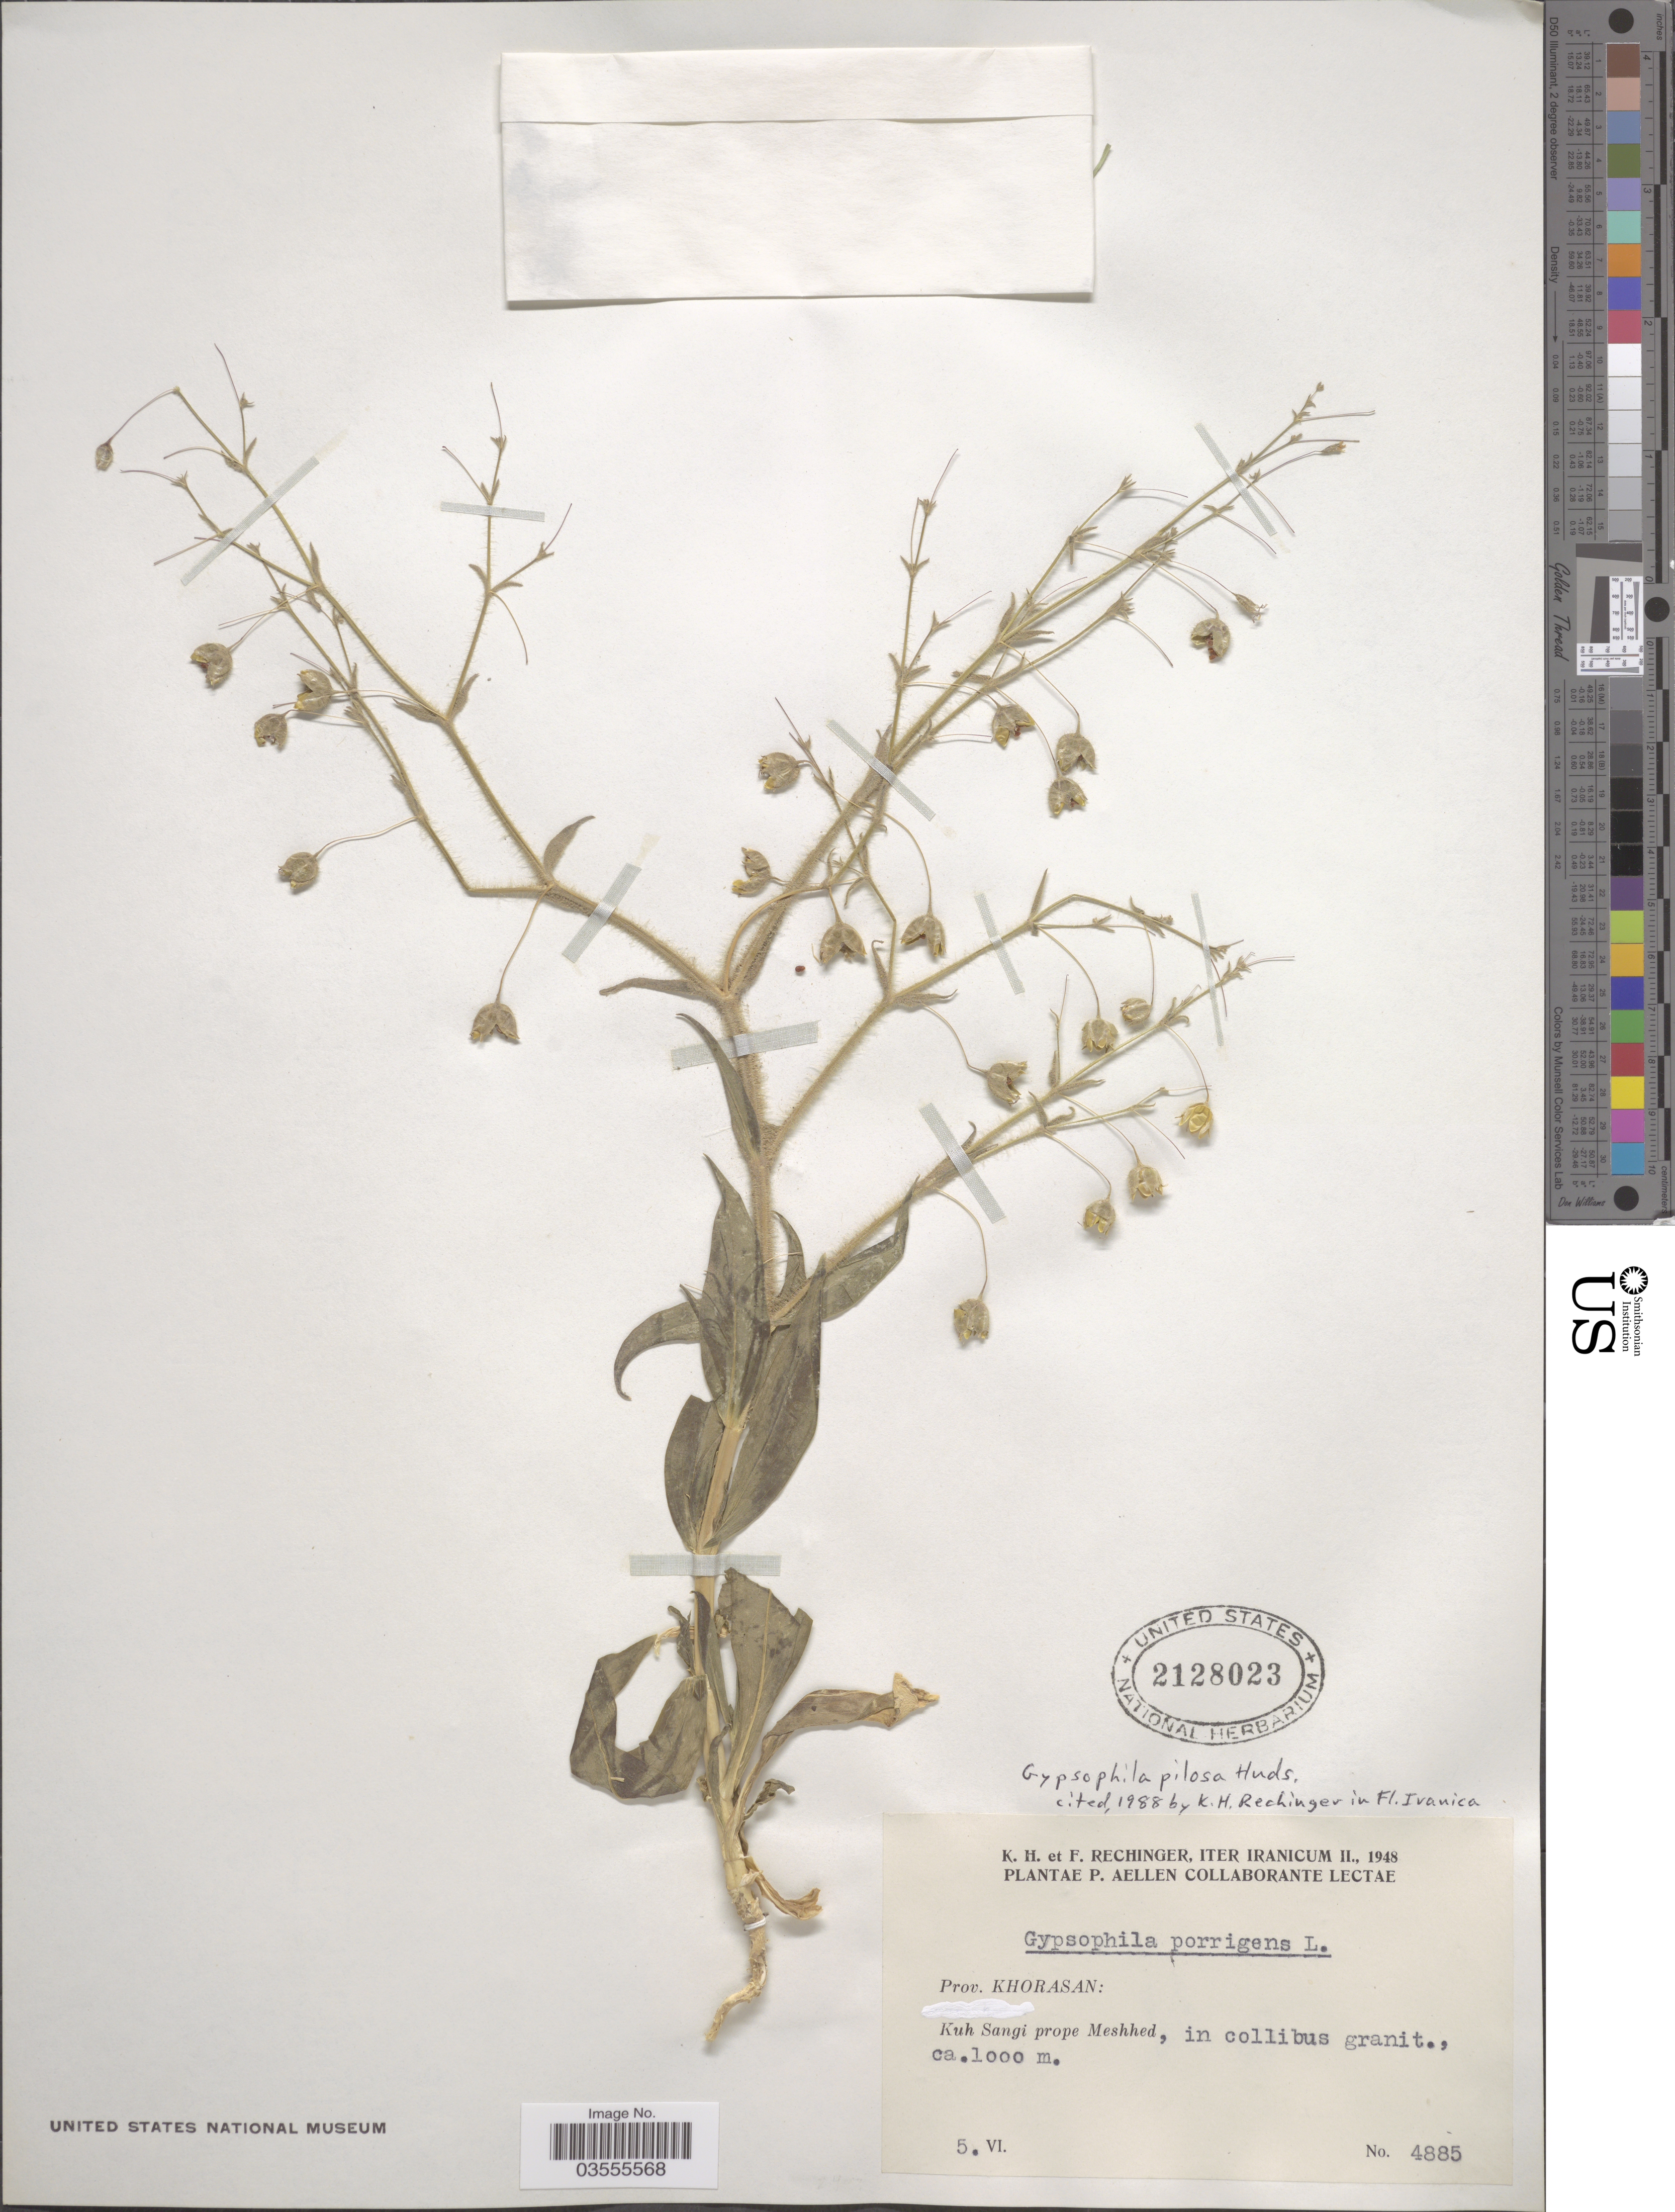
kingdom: Plantae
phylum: Tracheophyta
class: Magnoliopsida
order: Caryophyllales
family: Caryophyllaceae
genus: Gypsophila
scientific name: Gypsophila pilosa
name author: Huds.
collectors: K. H. Rechinger, F. Rechinger & P. Aellen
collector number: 4885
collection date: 1948-06-05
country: Iran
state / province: Khorasan [obsolete]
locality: Prov. Khorasan: Kuh Sangi prope Meshhed.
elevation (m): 1000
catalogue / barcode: US 2128023